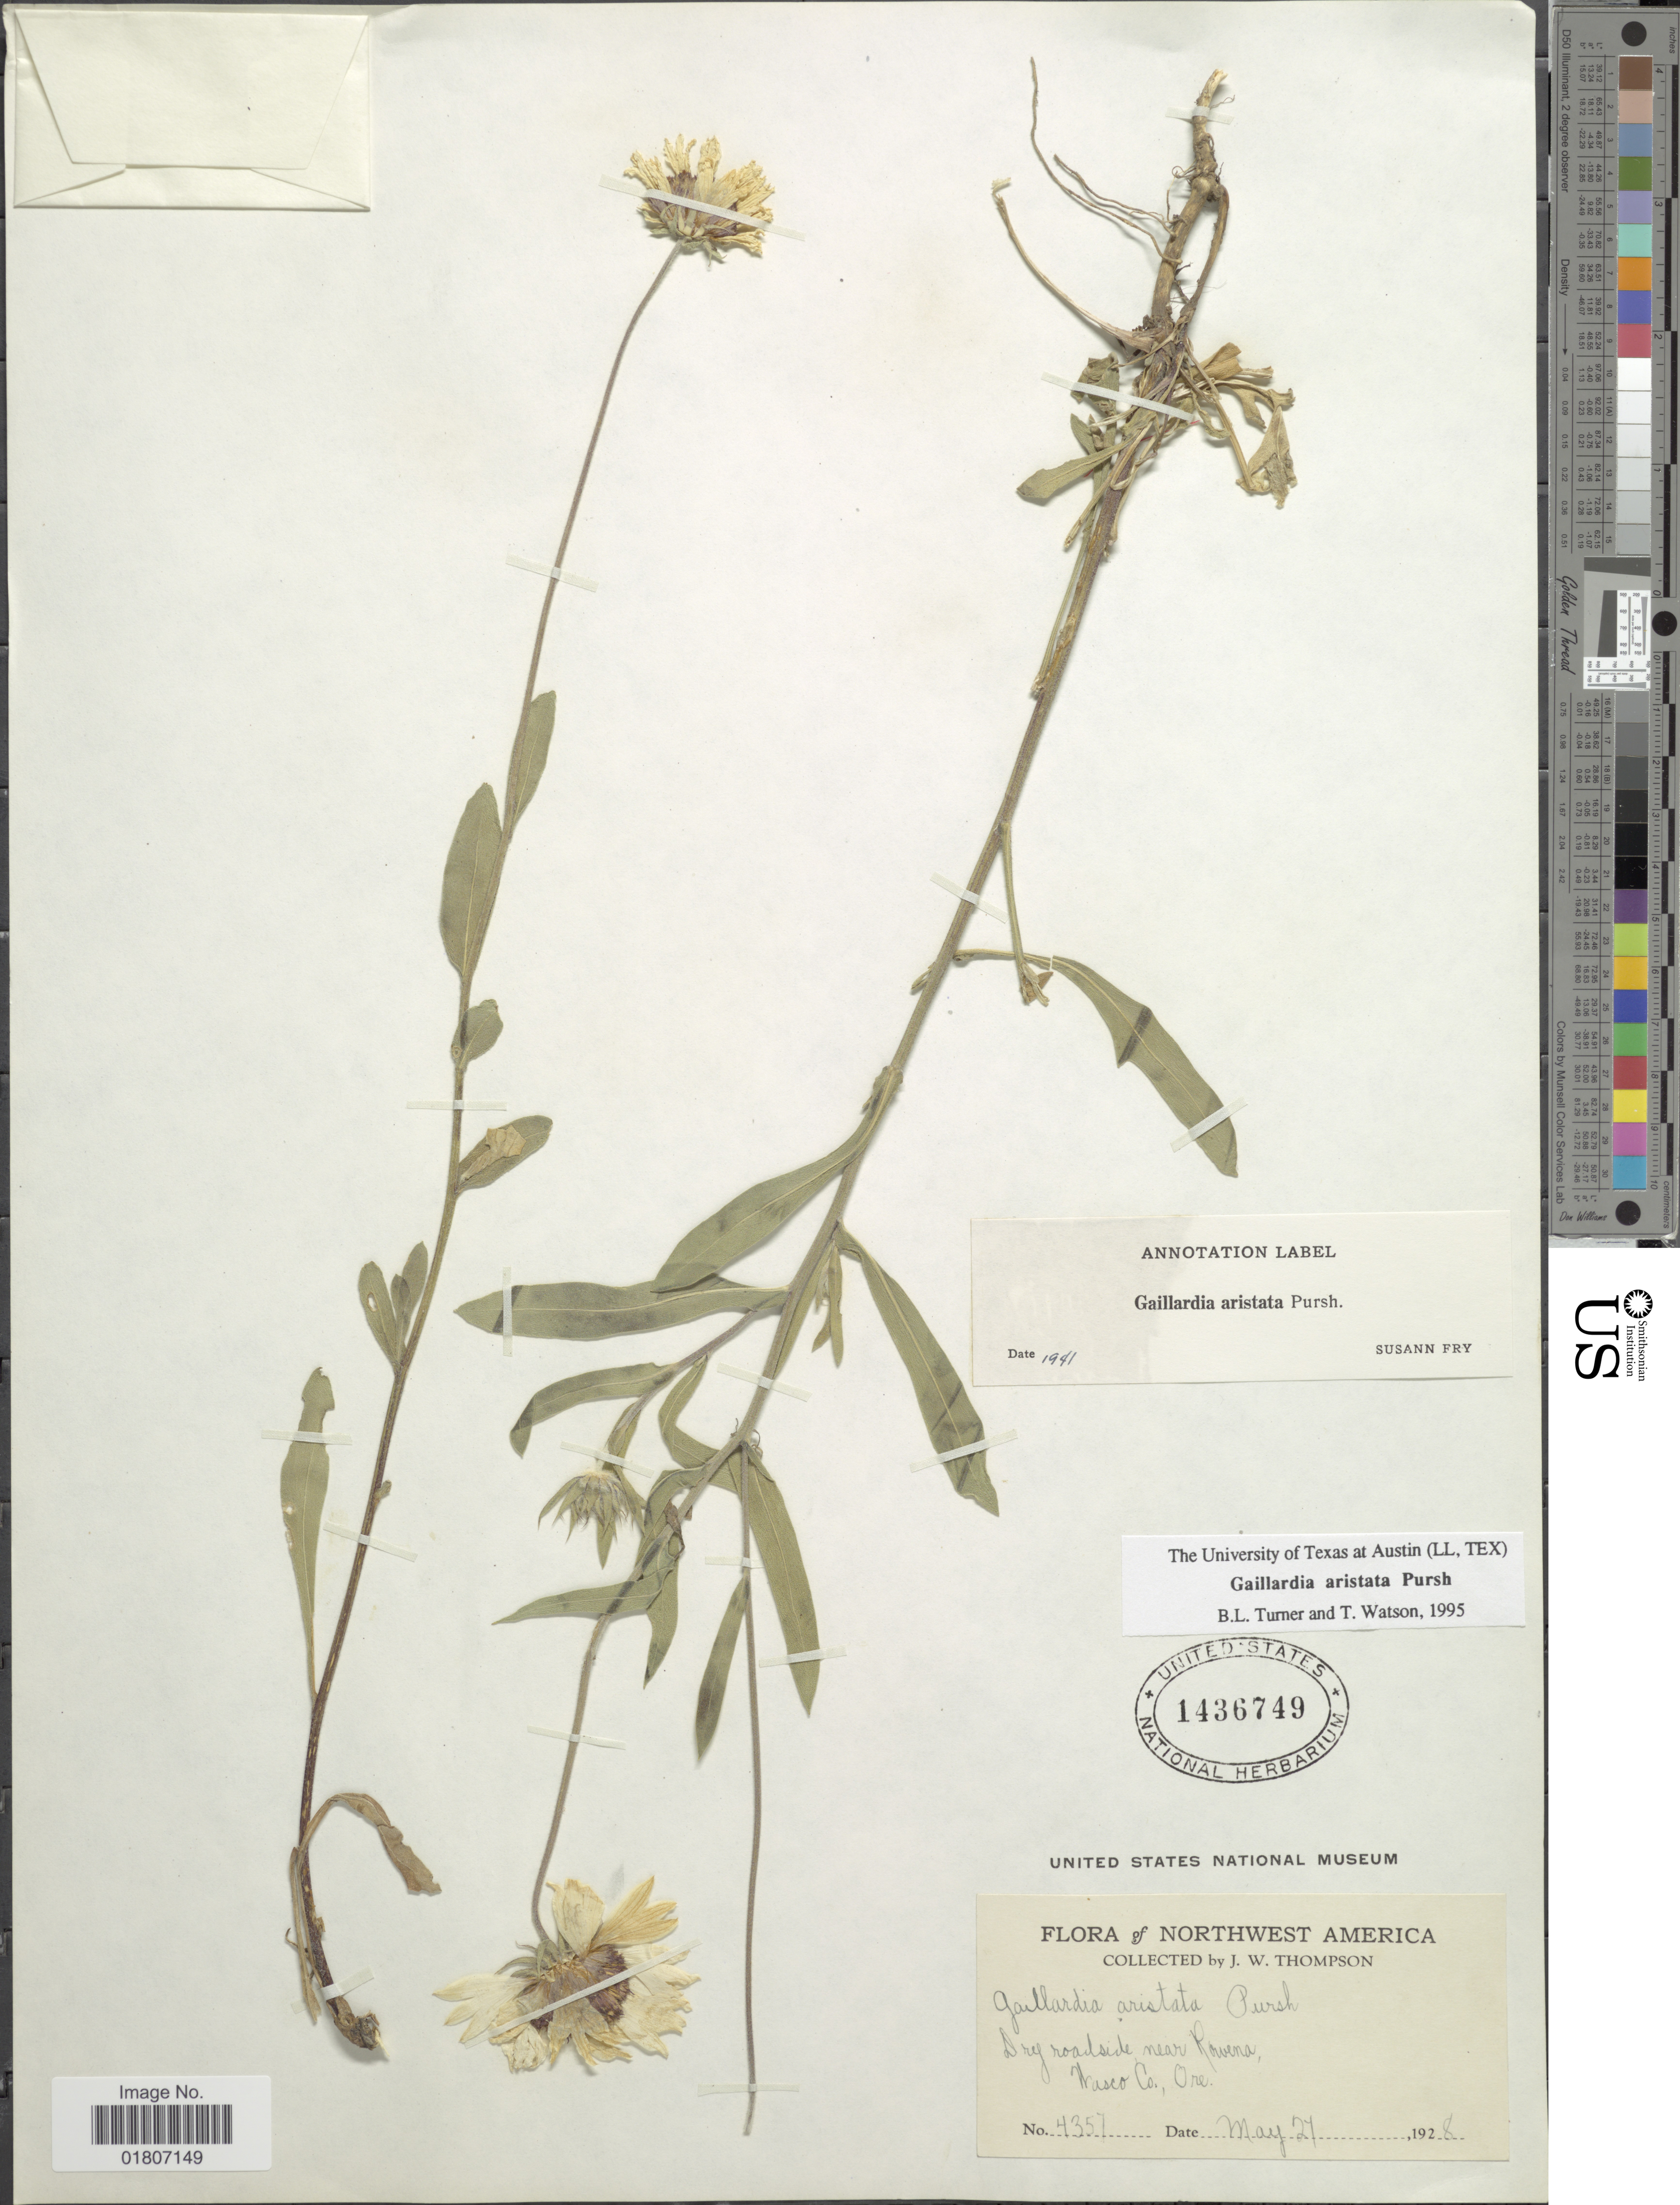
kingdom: Plantae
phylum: Tracheophyta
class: Magnoliopsida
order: Asterales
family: Asteraceae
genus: Gaillardia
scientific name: Gaillardia aristata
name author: Pursh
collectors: J. W. Thompson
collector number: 4357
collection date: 1928-05-27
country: United States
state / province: Oregon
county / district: Wasco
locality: Northwest America. Near Rowena, Wasco Co.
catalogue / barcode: US 1436749